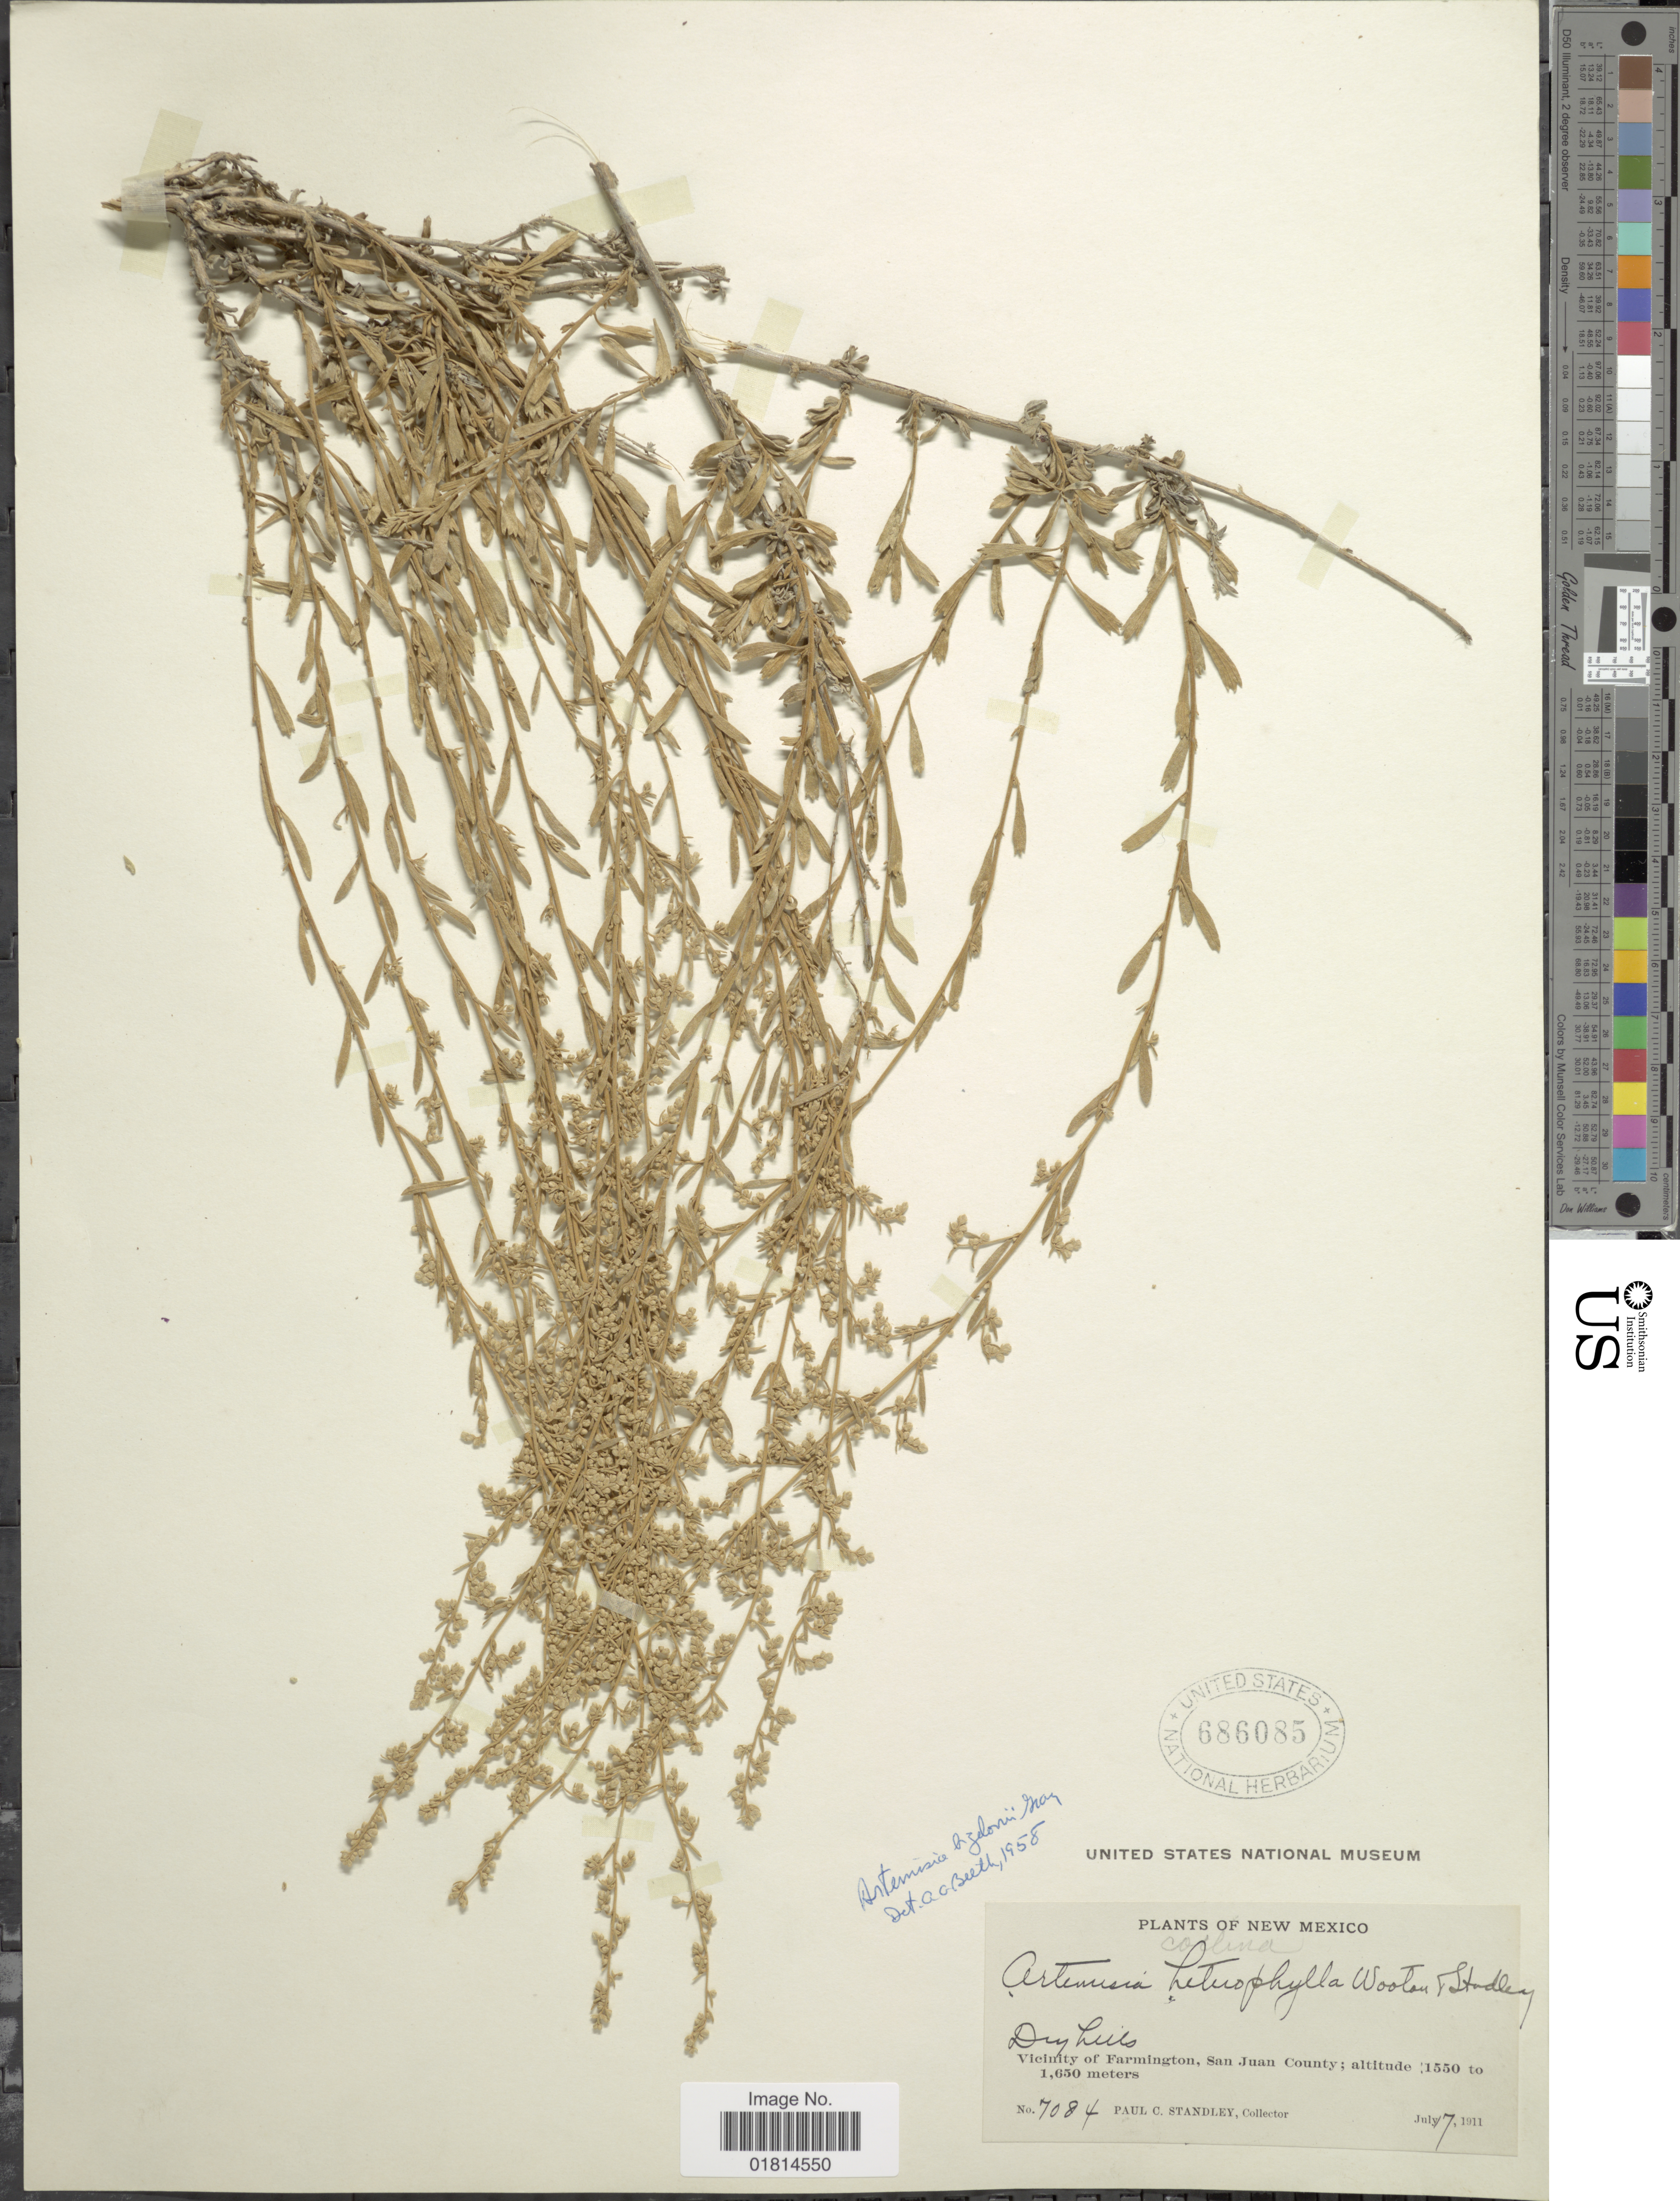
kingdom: Plantae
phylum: Tracheophyta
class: Magnoliopsida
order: Asterales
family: Asteraceae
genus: Artemisia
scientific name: Artemisia bigelovii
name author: A. Gray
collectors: P. C. Standley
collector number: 7084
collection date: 1911-07-07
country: United States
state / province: New Mexico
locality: Dry hills. Vicinity of Farmington, San Juan County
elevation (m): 1550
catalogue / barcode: US 686085